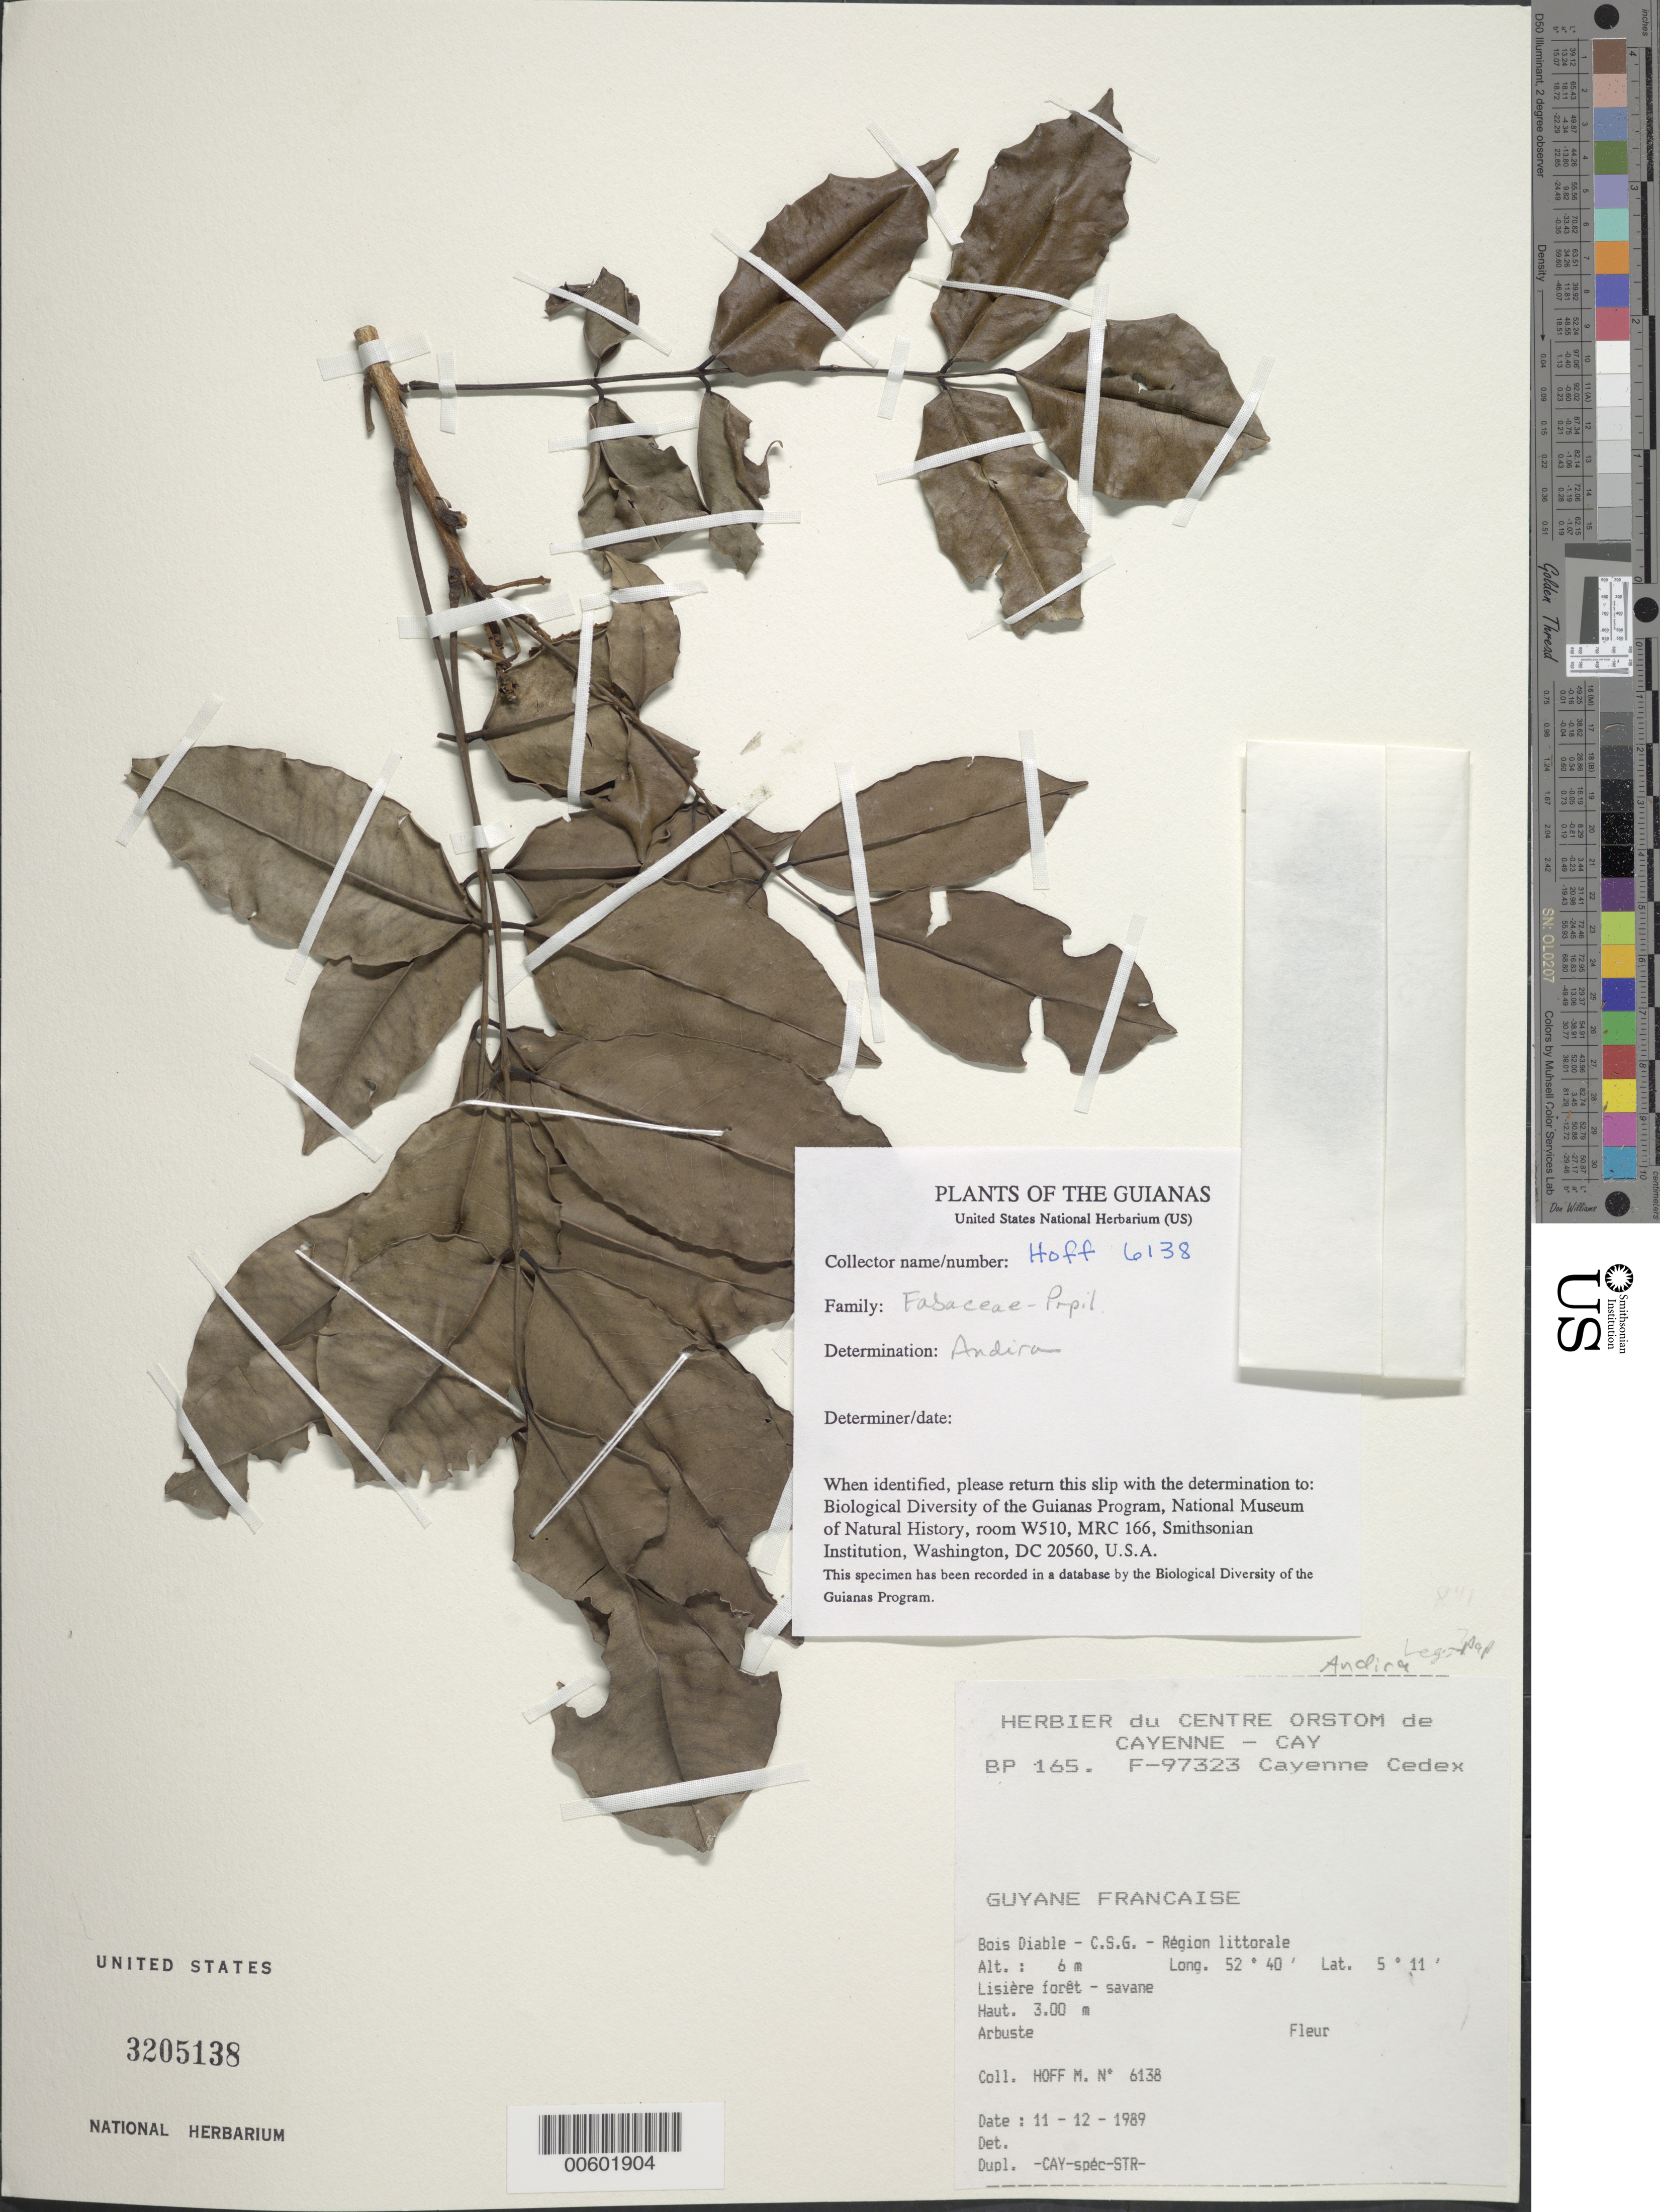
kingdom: Plantae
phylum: Tracheophyta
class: Magnoliopsida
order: Fabales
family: Fabaceae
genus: Andira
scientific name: Andira sp.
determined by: Liesner, R. L.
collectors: M. Hoff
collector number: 6138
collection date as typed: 11-Dec-89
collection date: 1989-12-11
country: French Guiana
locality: Bois Diable, C.S.G.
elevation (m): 6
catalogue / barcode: US 3205138